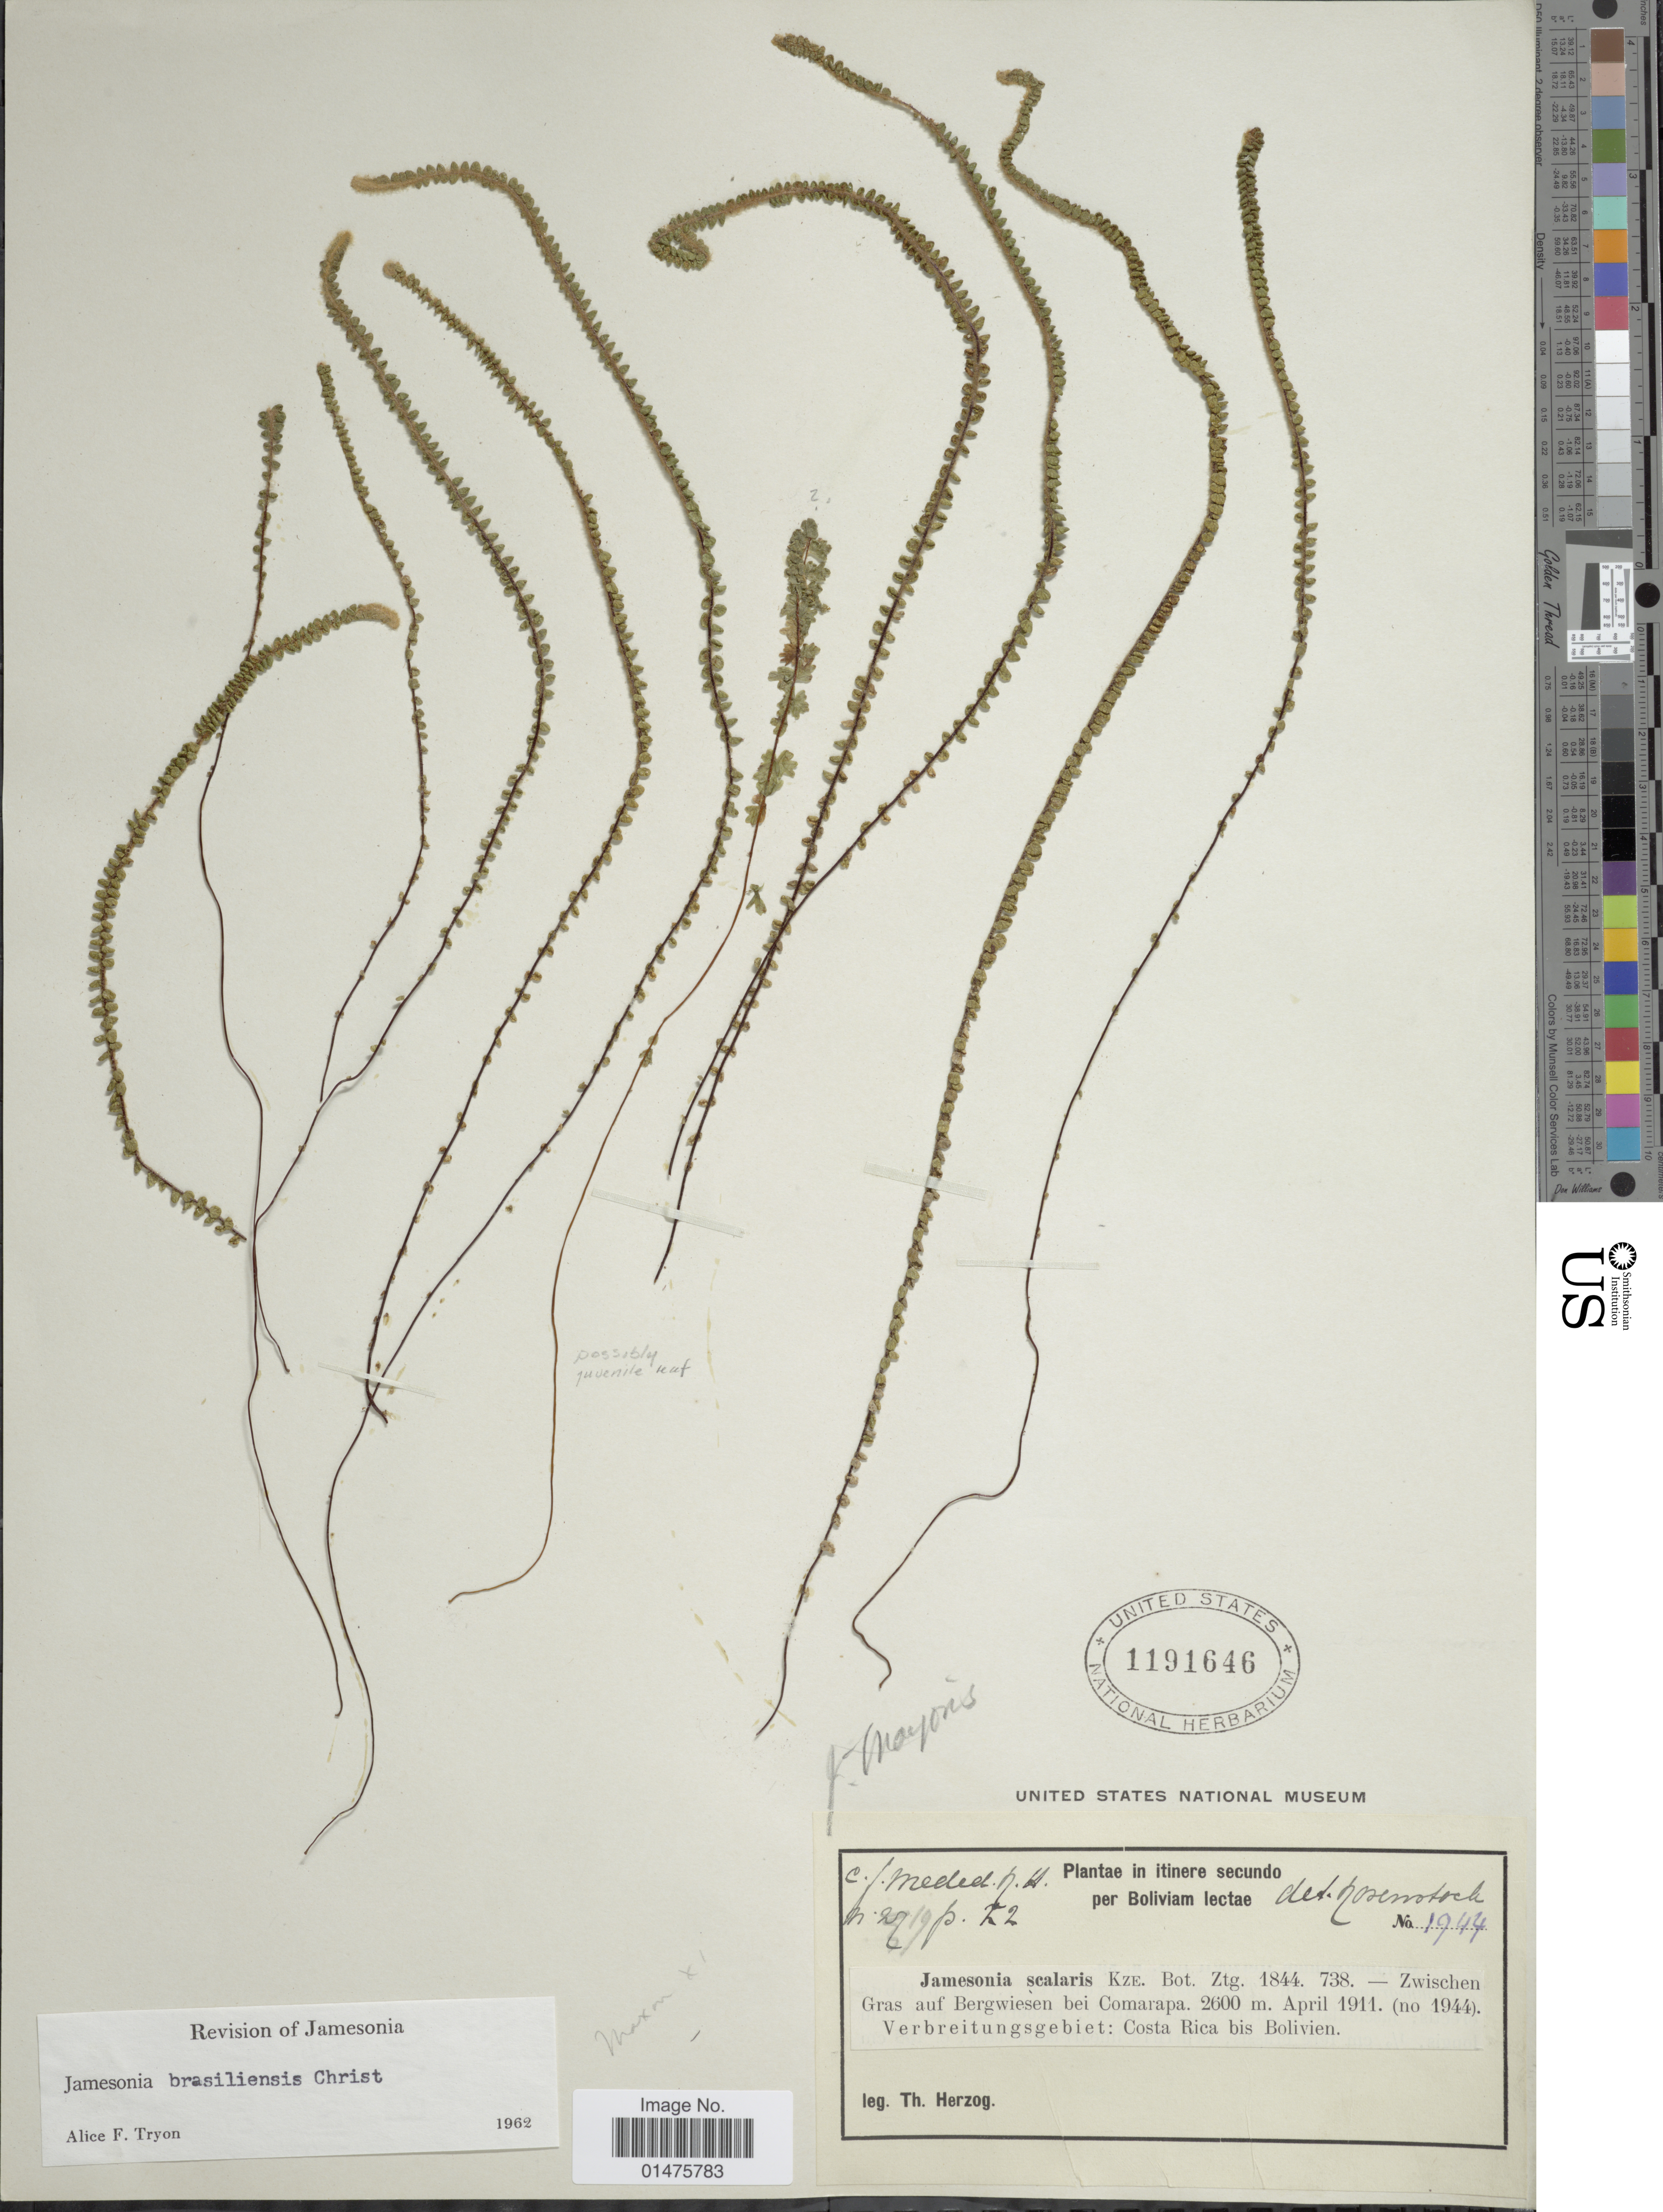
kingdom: Plantae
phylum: Tracheophyta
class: Polypodiopsida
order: Polypodiales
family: Pteridaceae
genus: Jamesonia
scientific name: Jamesonia brasiliensis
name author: Christ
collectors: T. K. J. Herzog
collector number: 1944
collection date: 1911-04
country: Bolivia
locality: Zwischen Gras auf Bergwiesen bei Comarapa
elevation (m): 2600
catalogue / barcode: US 1191646